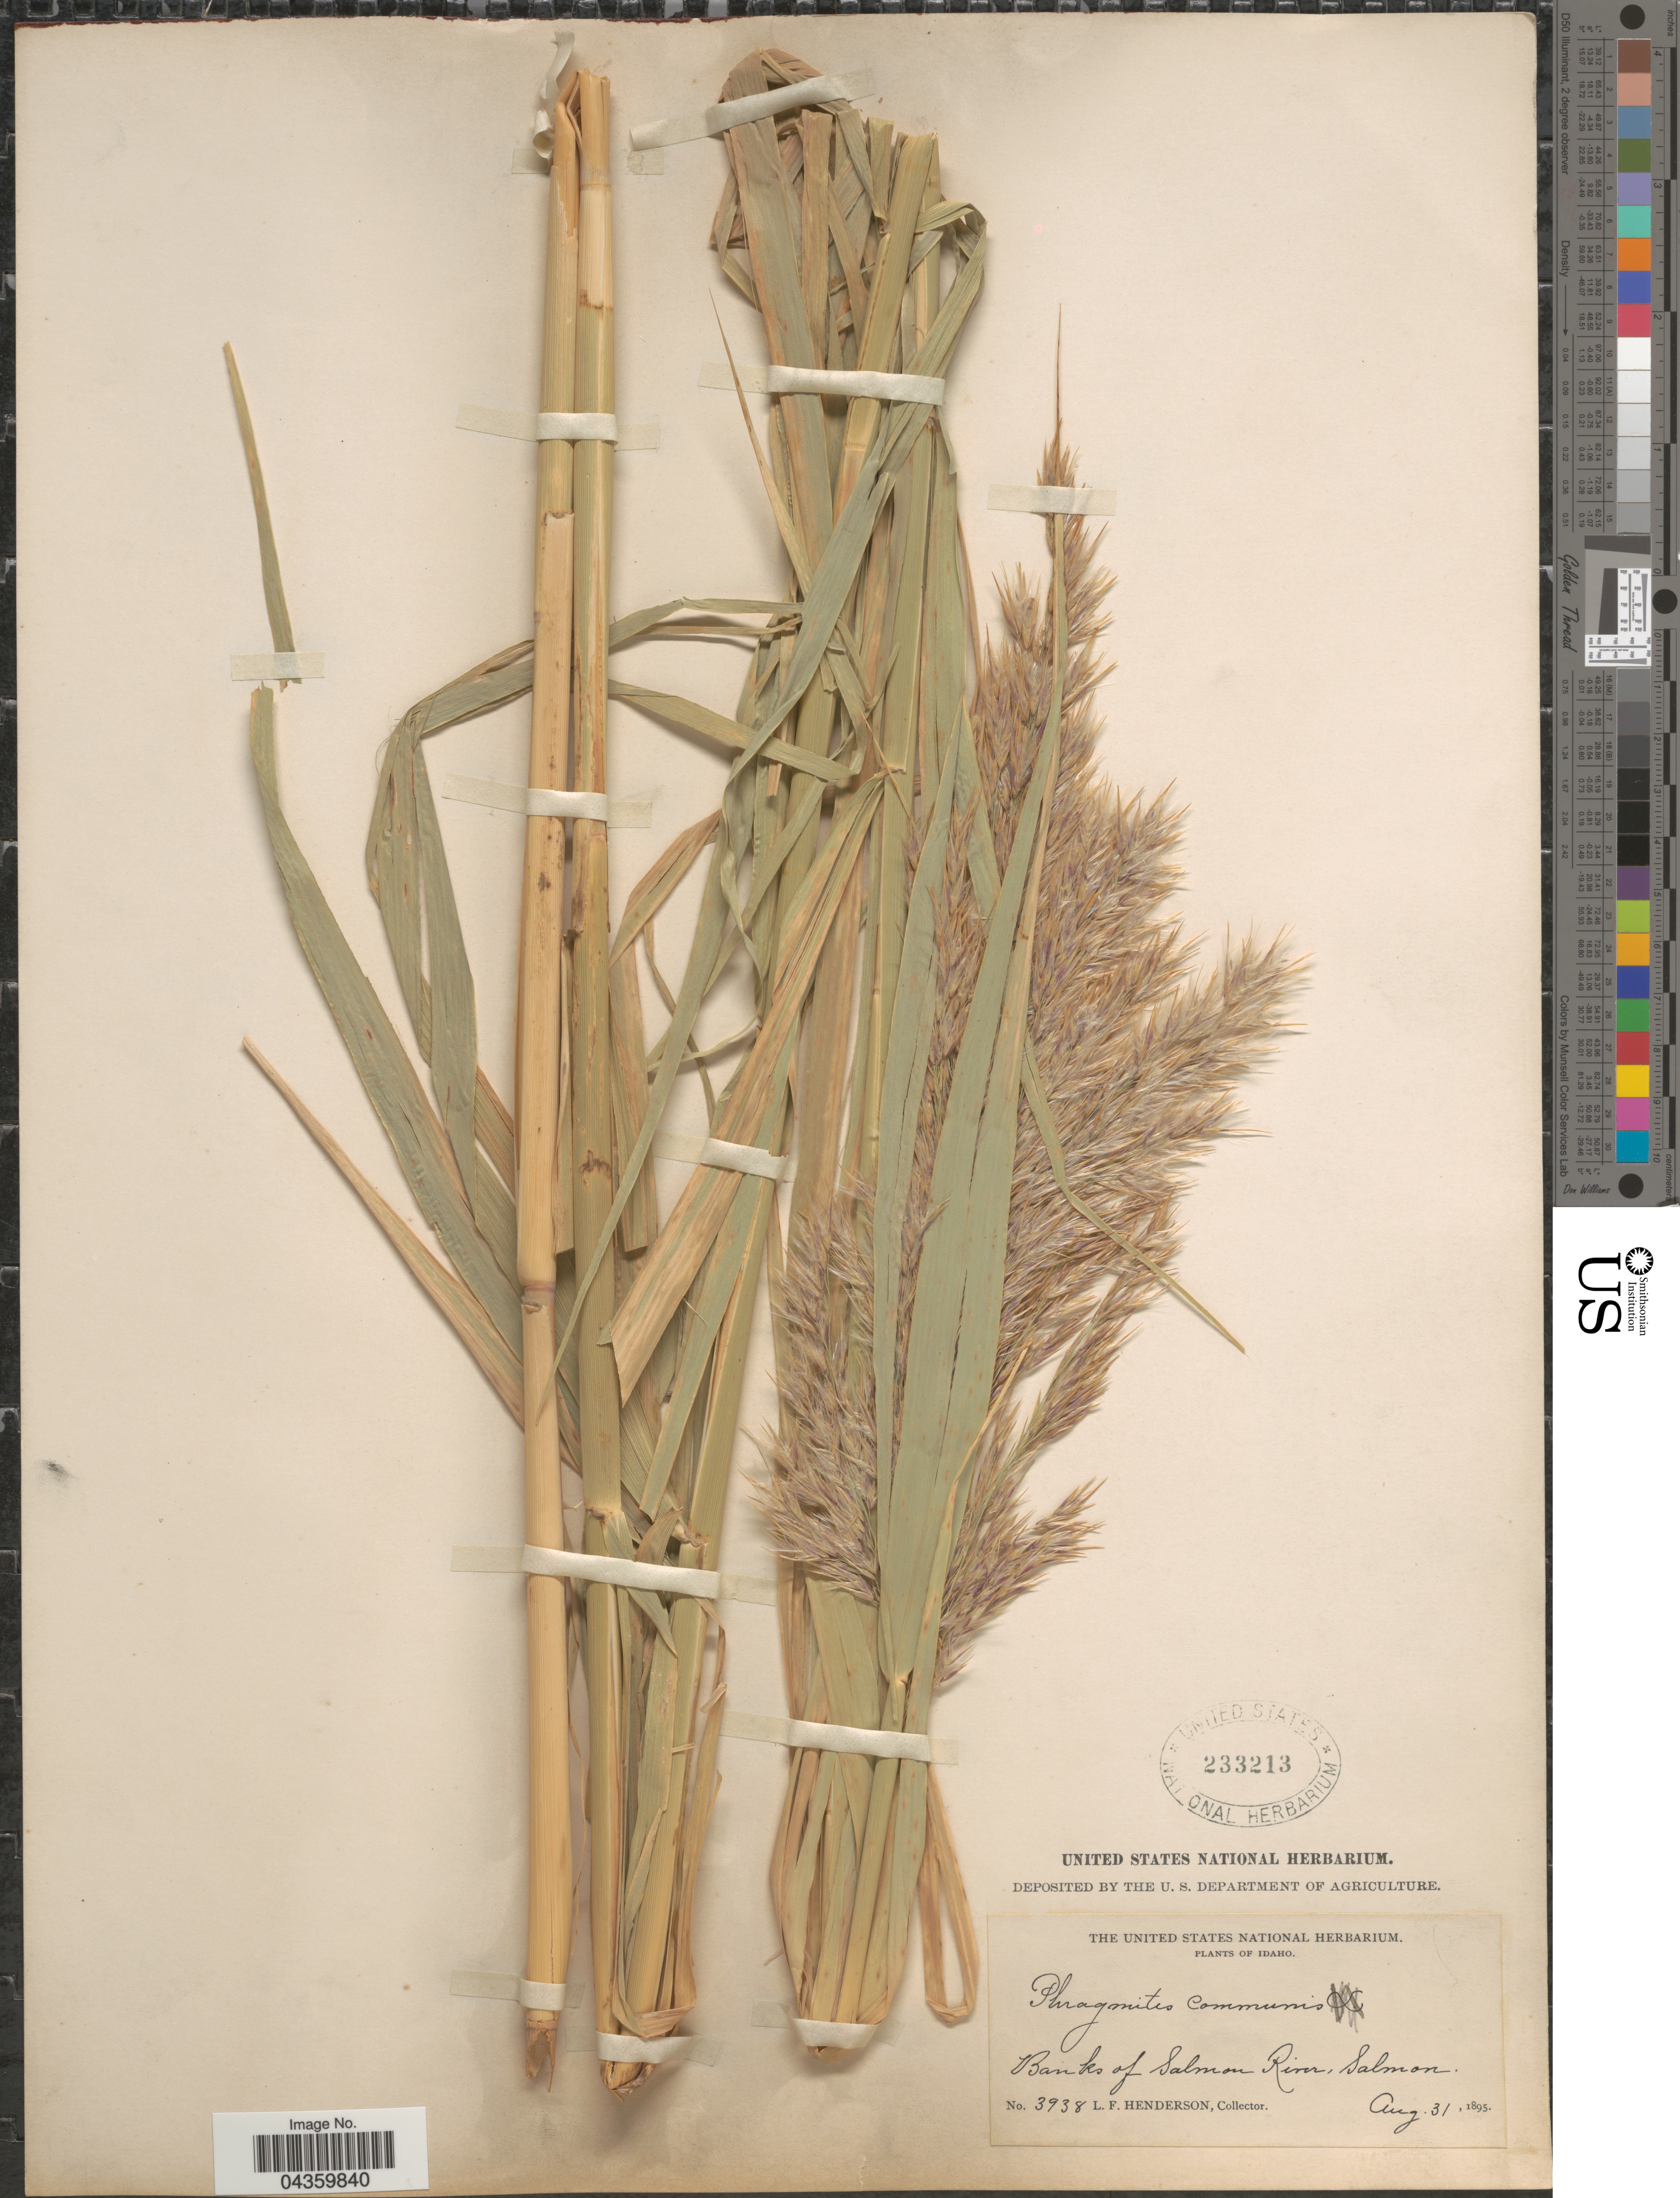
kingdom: Plantae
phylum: Tracheophyta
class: Liliopsida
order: Poales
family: Poaceae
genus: Phragmites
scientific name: Phragmites australis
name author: (Cav.) Trin. ex Steud.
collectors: L. Henderson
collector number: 3938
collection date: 1895-08-31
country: United States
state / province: Idaho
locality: Banks of Salmon River, Salmon.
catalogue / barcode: US 233213